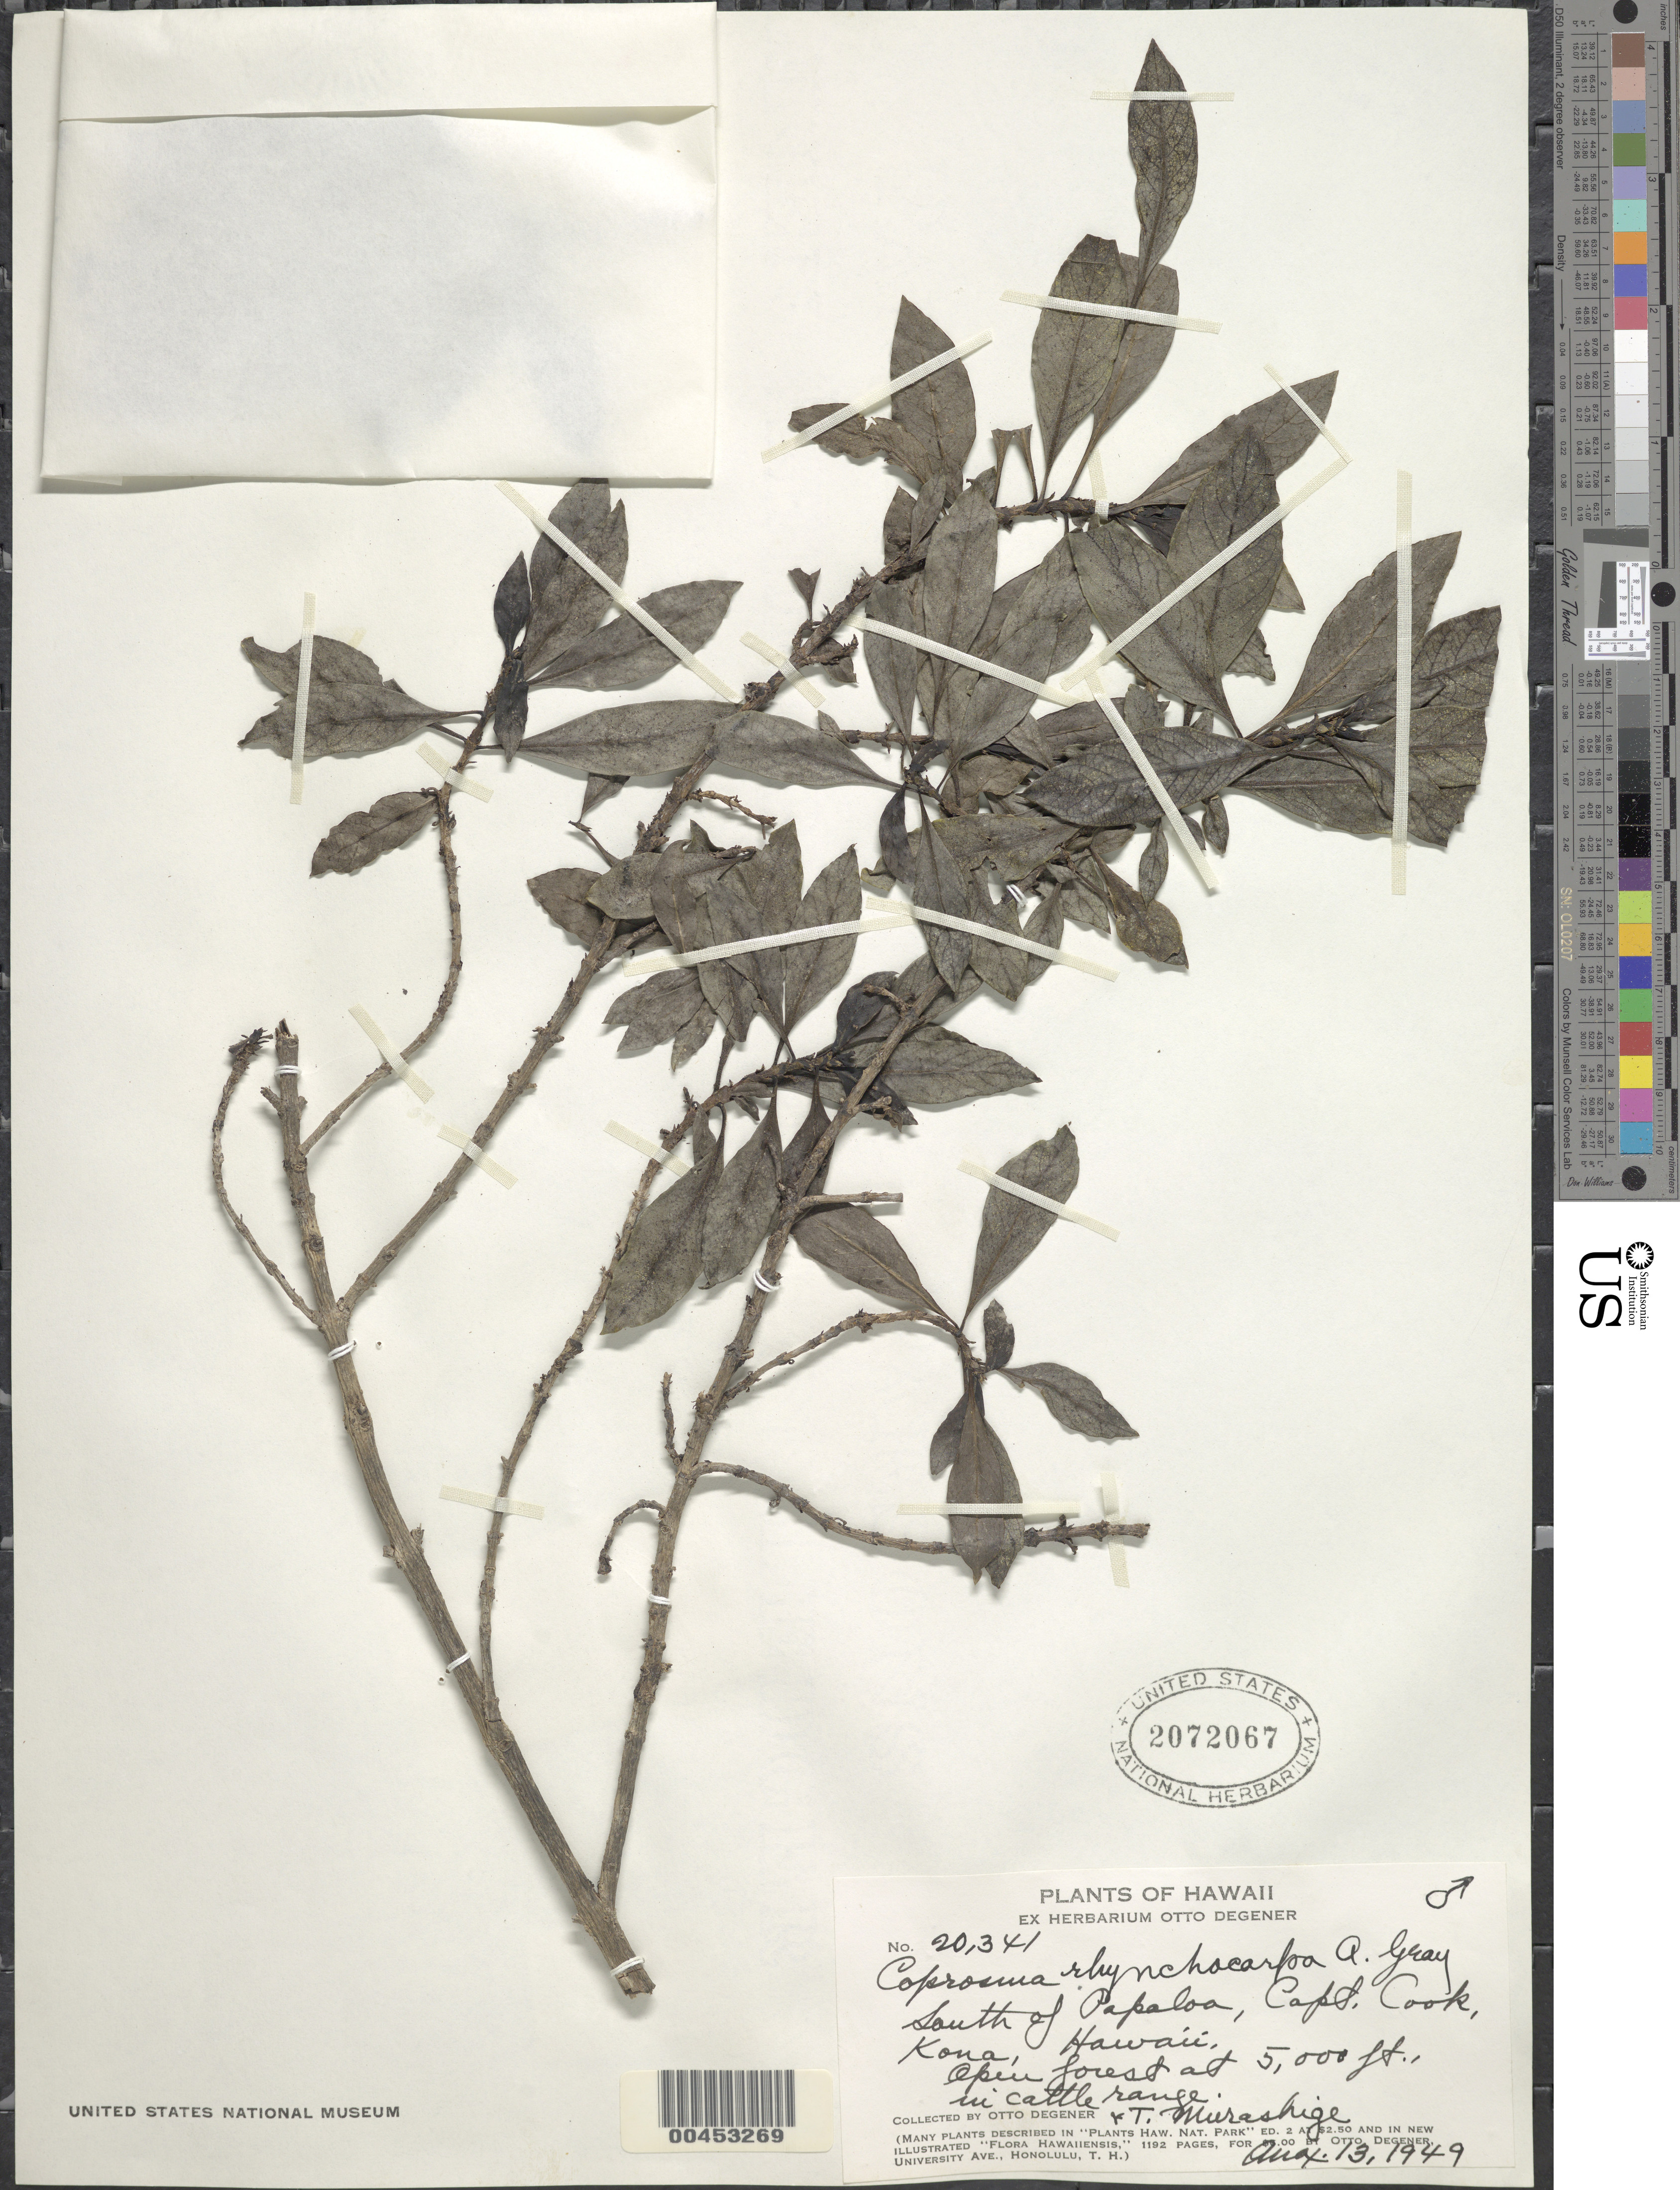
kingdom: Plantae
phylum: Tracheophyta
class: Magnoliopsida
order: Gentianales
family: Rubiaceae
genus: Coprosma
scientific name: Coprosma rhynchocarpa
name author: A. Gray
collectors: O. Degener & T. Murashige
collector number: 20341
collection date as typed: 13 Aug 1949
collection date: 1949-08-13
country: United States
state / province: Hawaii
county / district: Hawaii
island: Hawaii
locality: S of Papaloa, Capt. Cook, Kona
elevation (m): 1524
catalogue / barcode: US 2072067